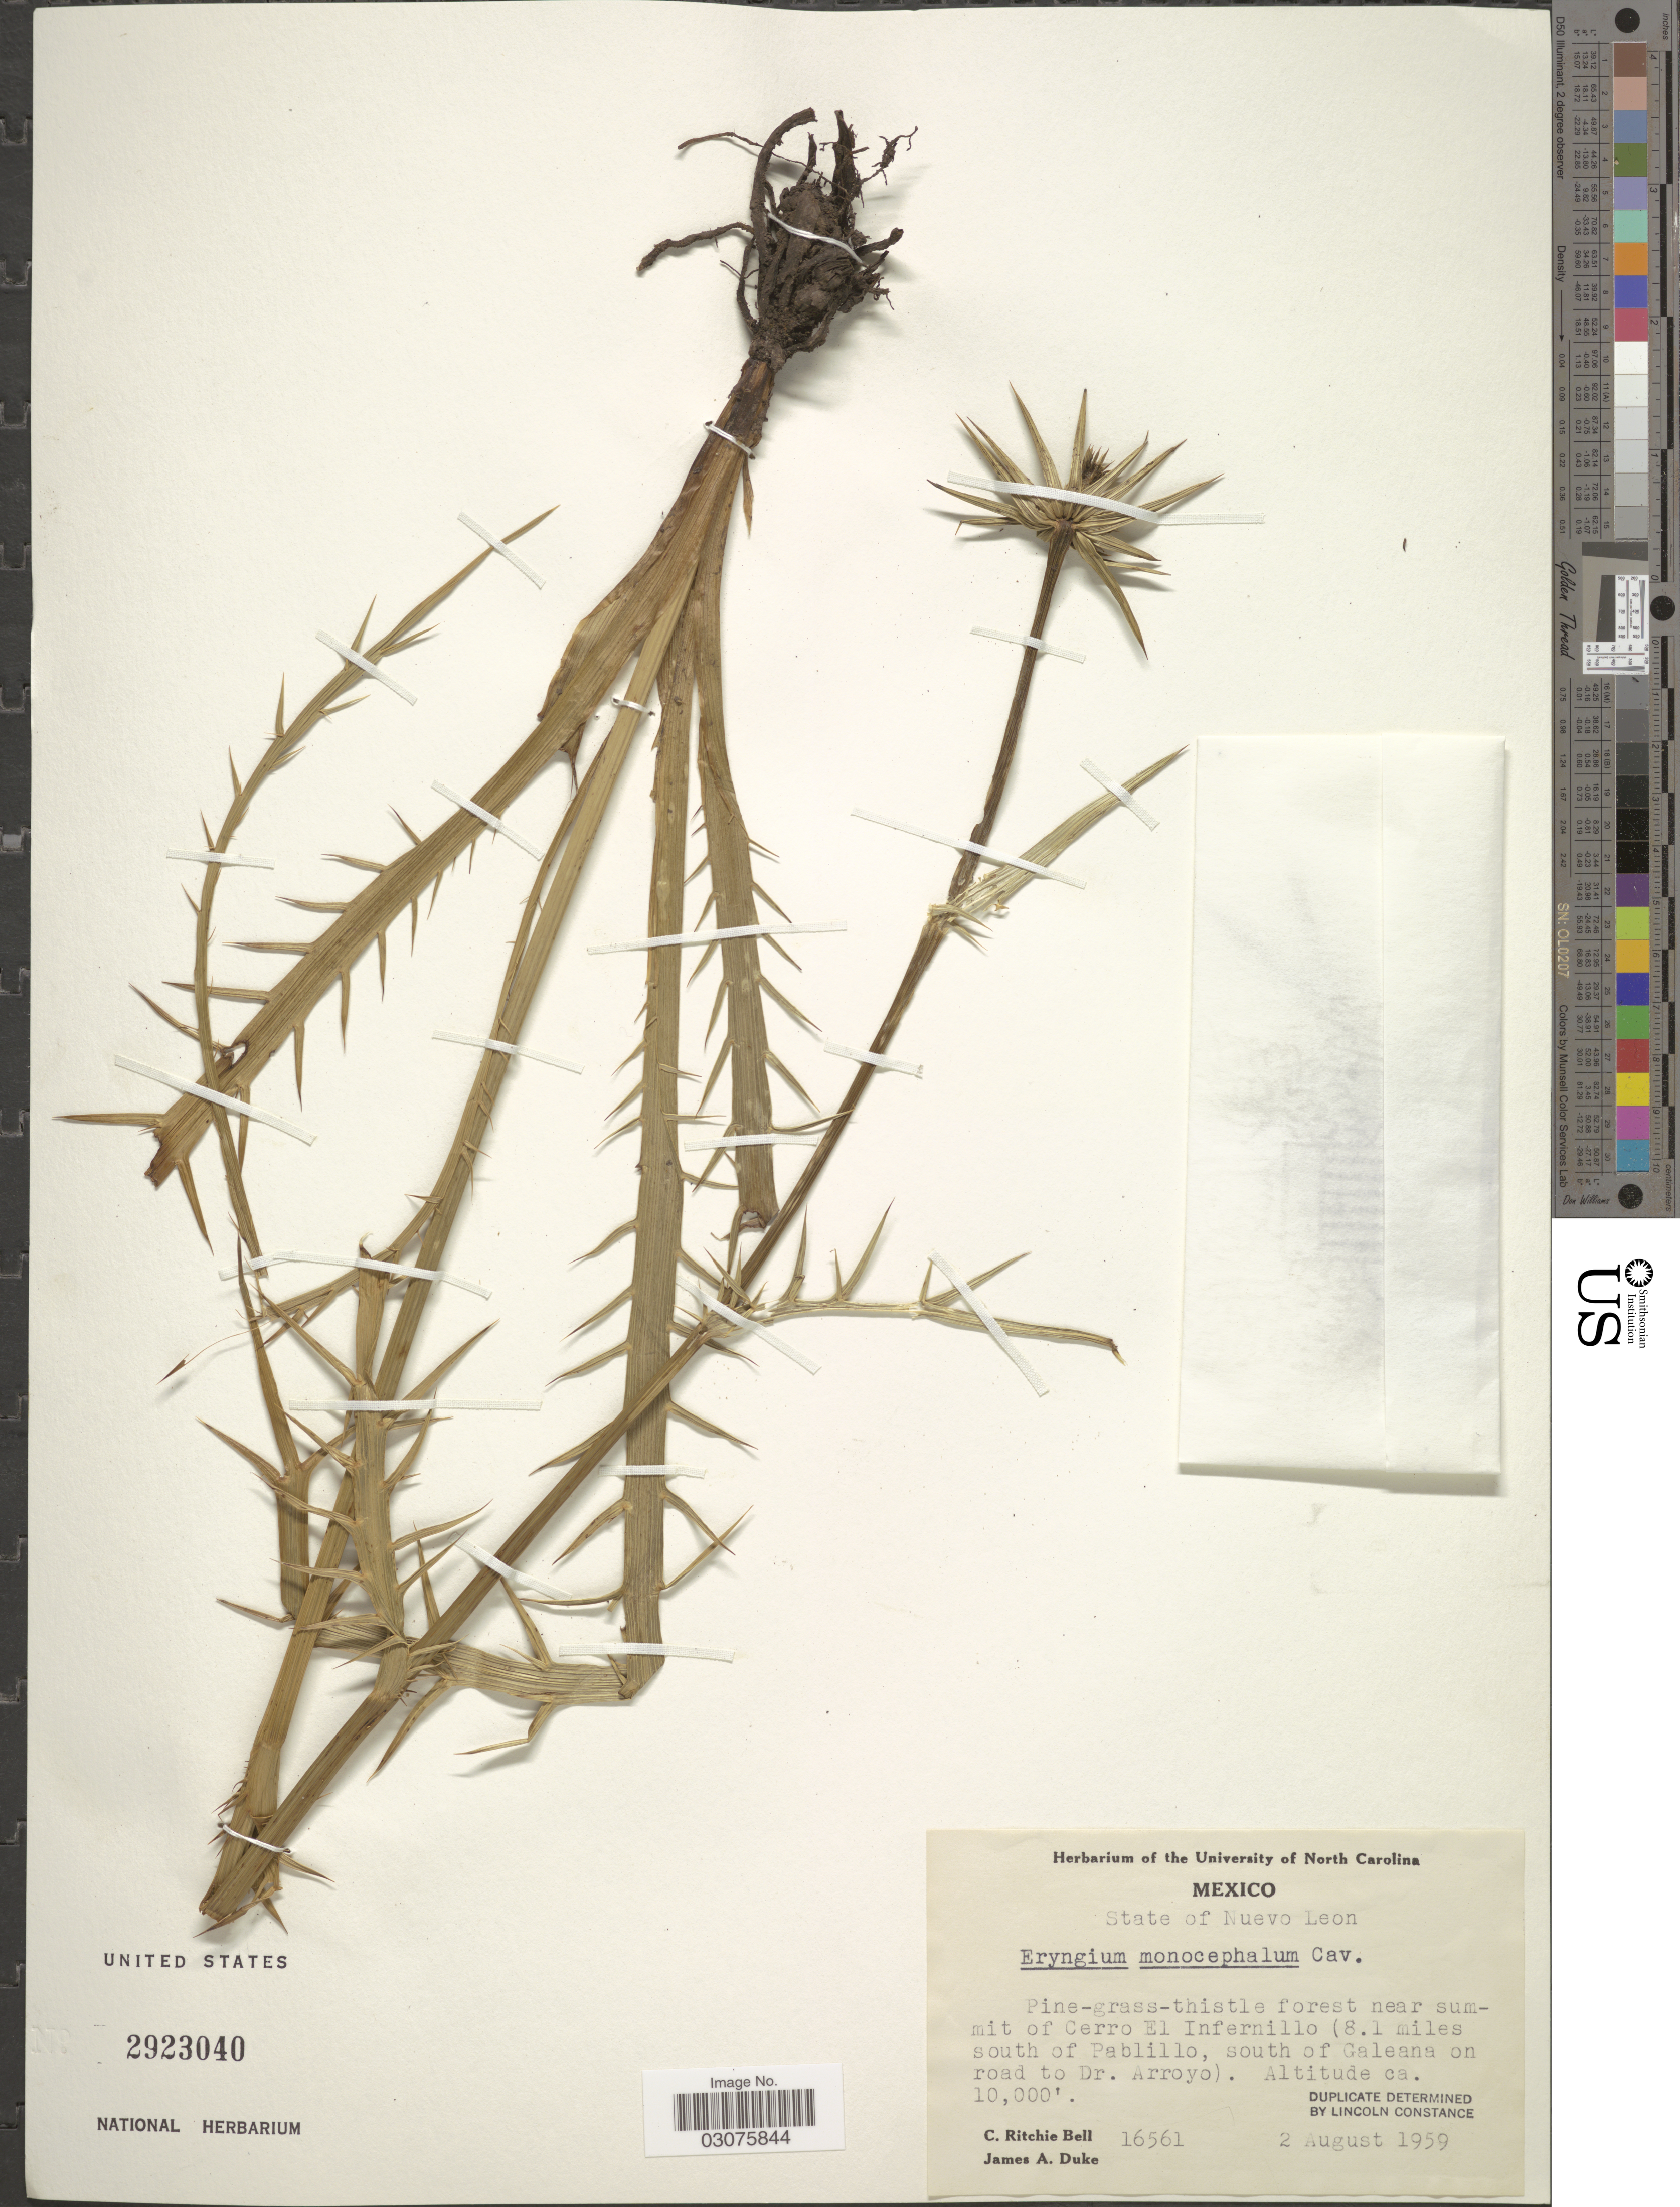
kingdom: Plantae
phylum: Tracheophyta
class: Magnoliopsida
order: Apiales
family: Apiaceae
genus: Eryngium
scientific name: Eryngium monocephalum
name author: Cav.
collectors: C. R. Bell & J. A. Duke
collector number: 16561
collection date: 1959-08-02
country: Mexico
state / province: Nuevo León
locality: State of Nuevo Leon. Pine-grass-thistle forest near summit of Cerro El Infermillo (8.1 miles south of Pablillo, south of Galeana on road to Dr. Arroyo).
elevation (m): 3048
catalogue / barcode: US 2923040